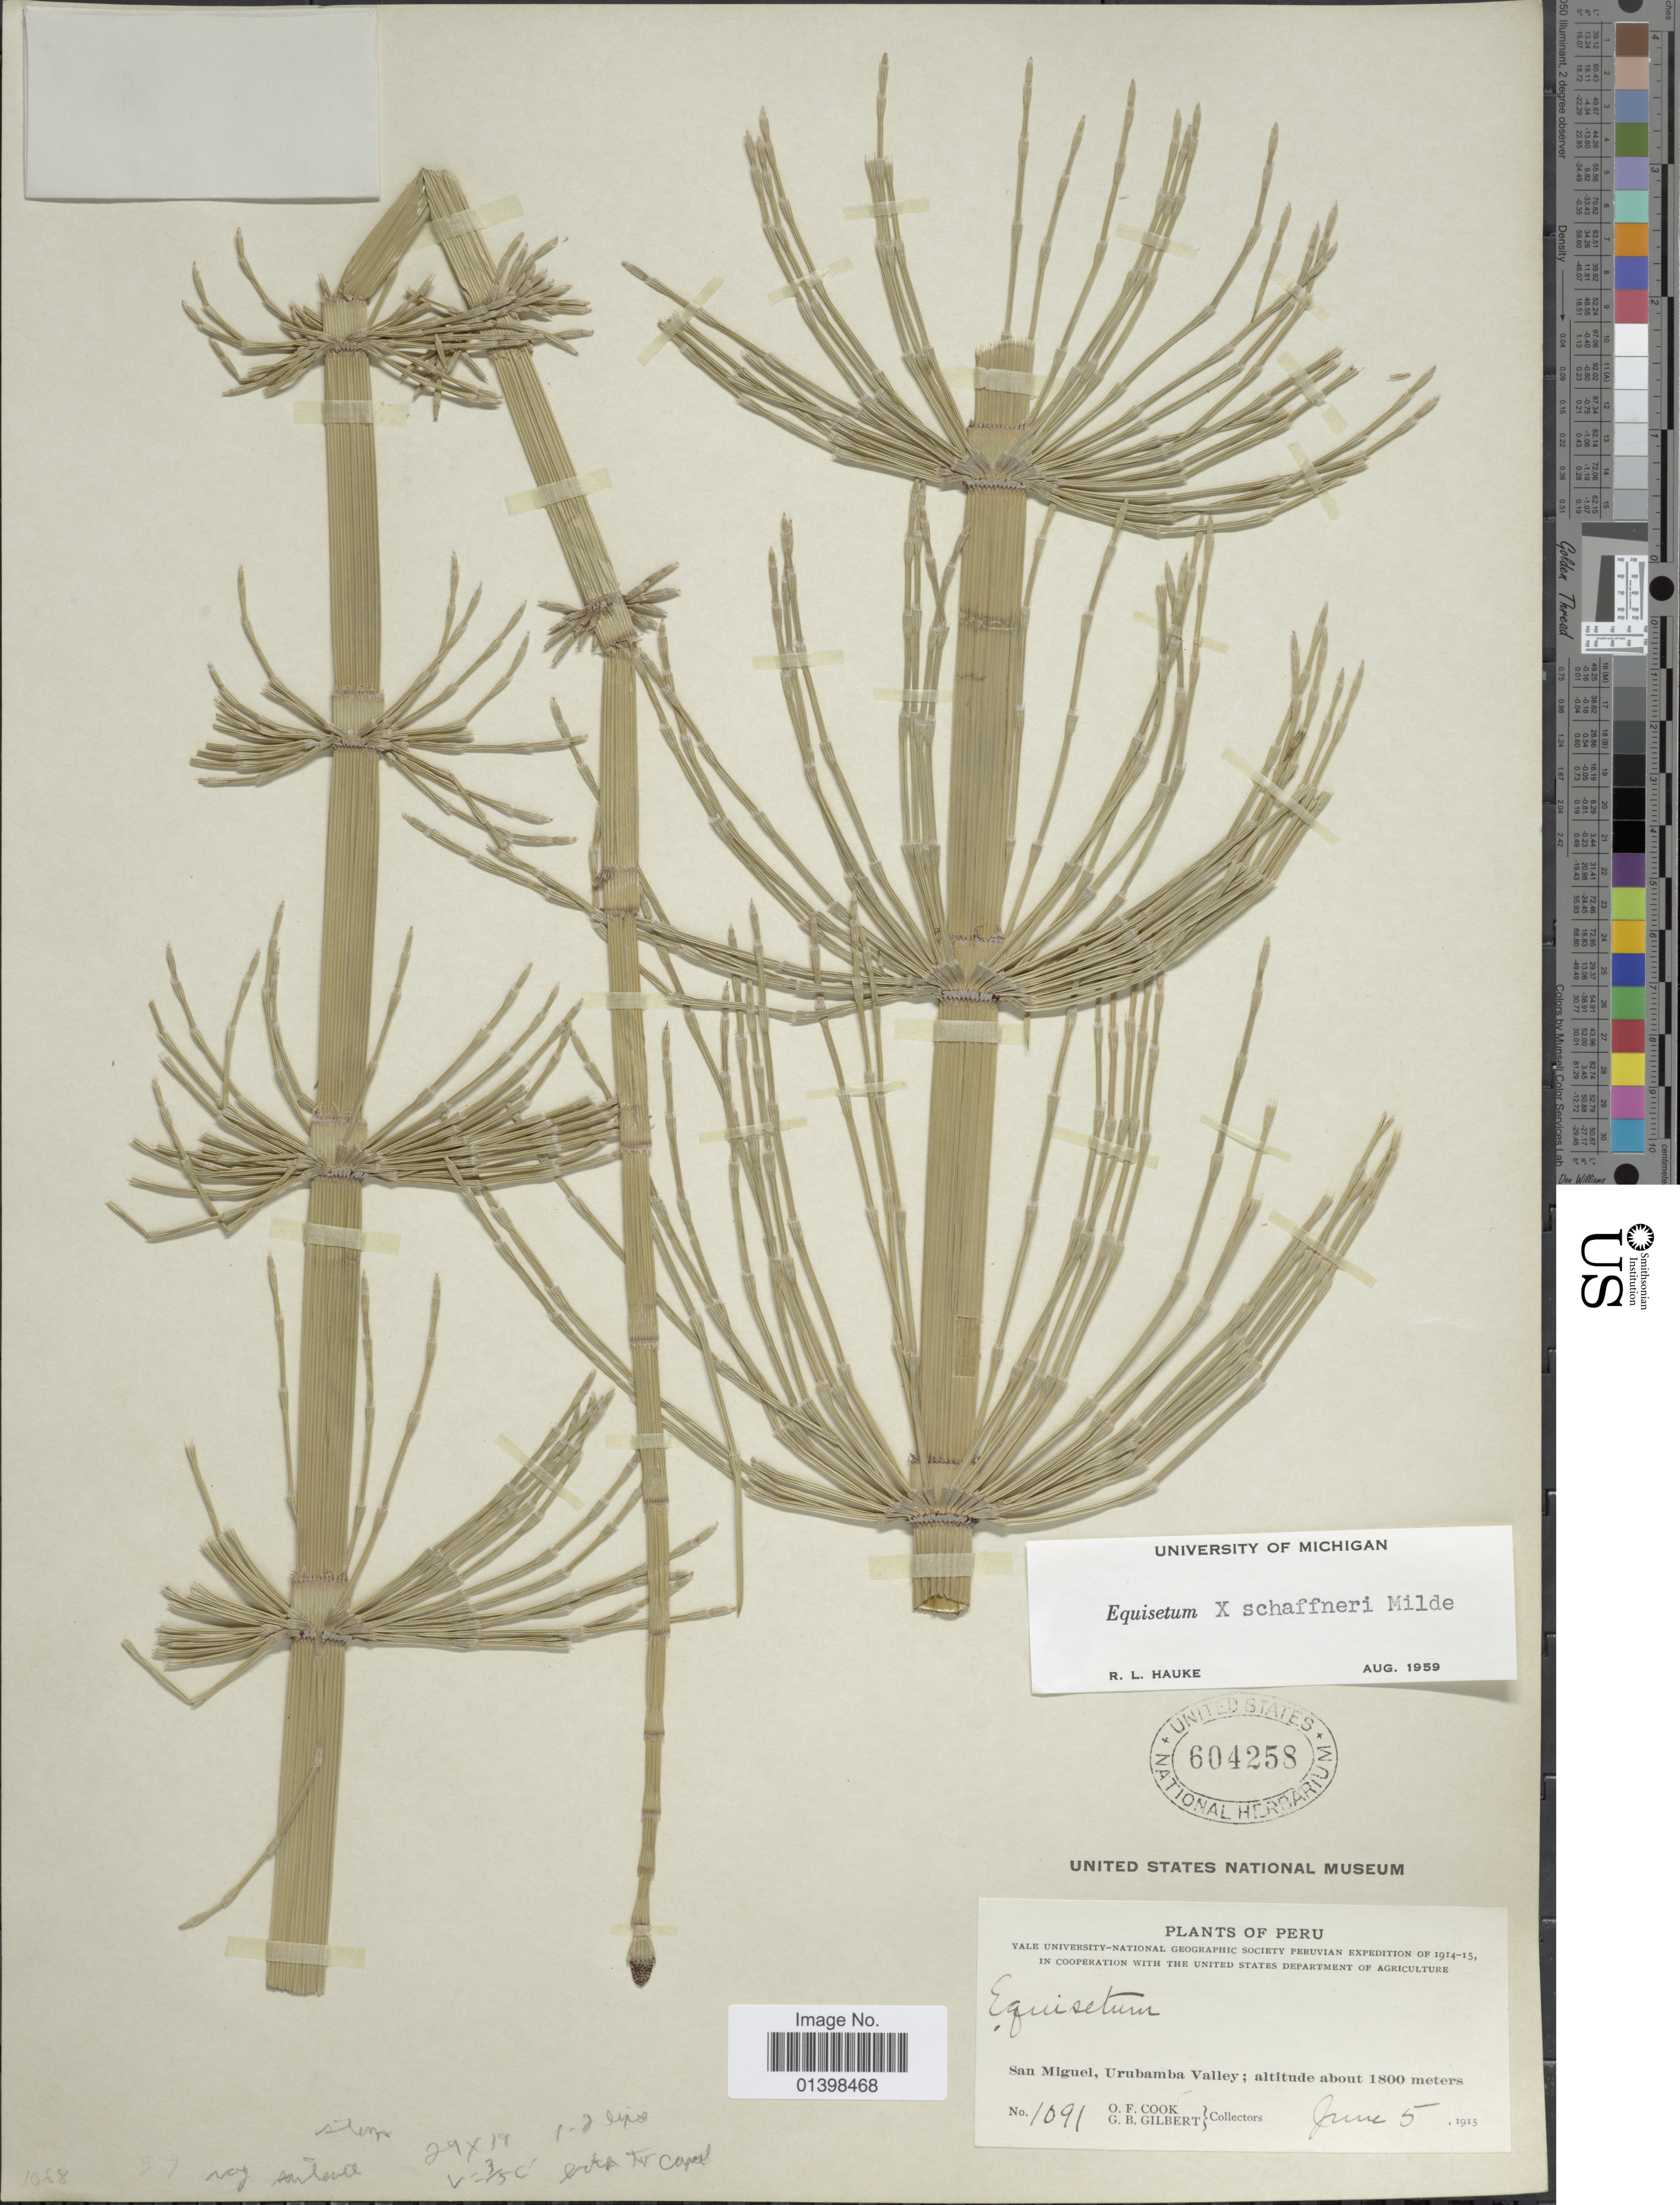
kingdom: Plantae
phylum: Tracheophyta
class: Polypodiopsida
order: Equisetales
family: Equisetaceae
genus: Equisetum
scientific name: Equisetum x schaffneri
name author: J. Milde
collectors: O. F. Cook & G. B. Gilbert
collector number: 1091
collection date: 1915-06-05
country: Peru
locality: San miguel, Urubamba Valley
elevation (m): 1800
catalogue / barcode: US 604258